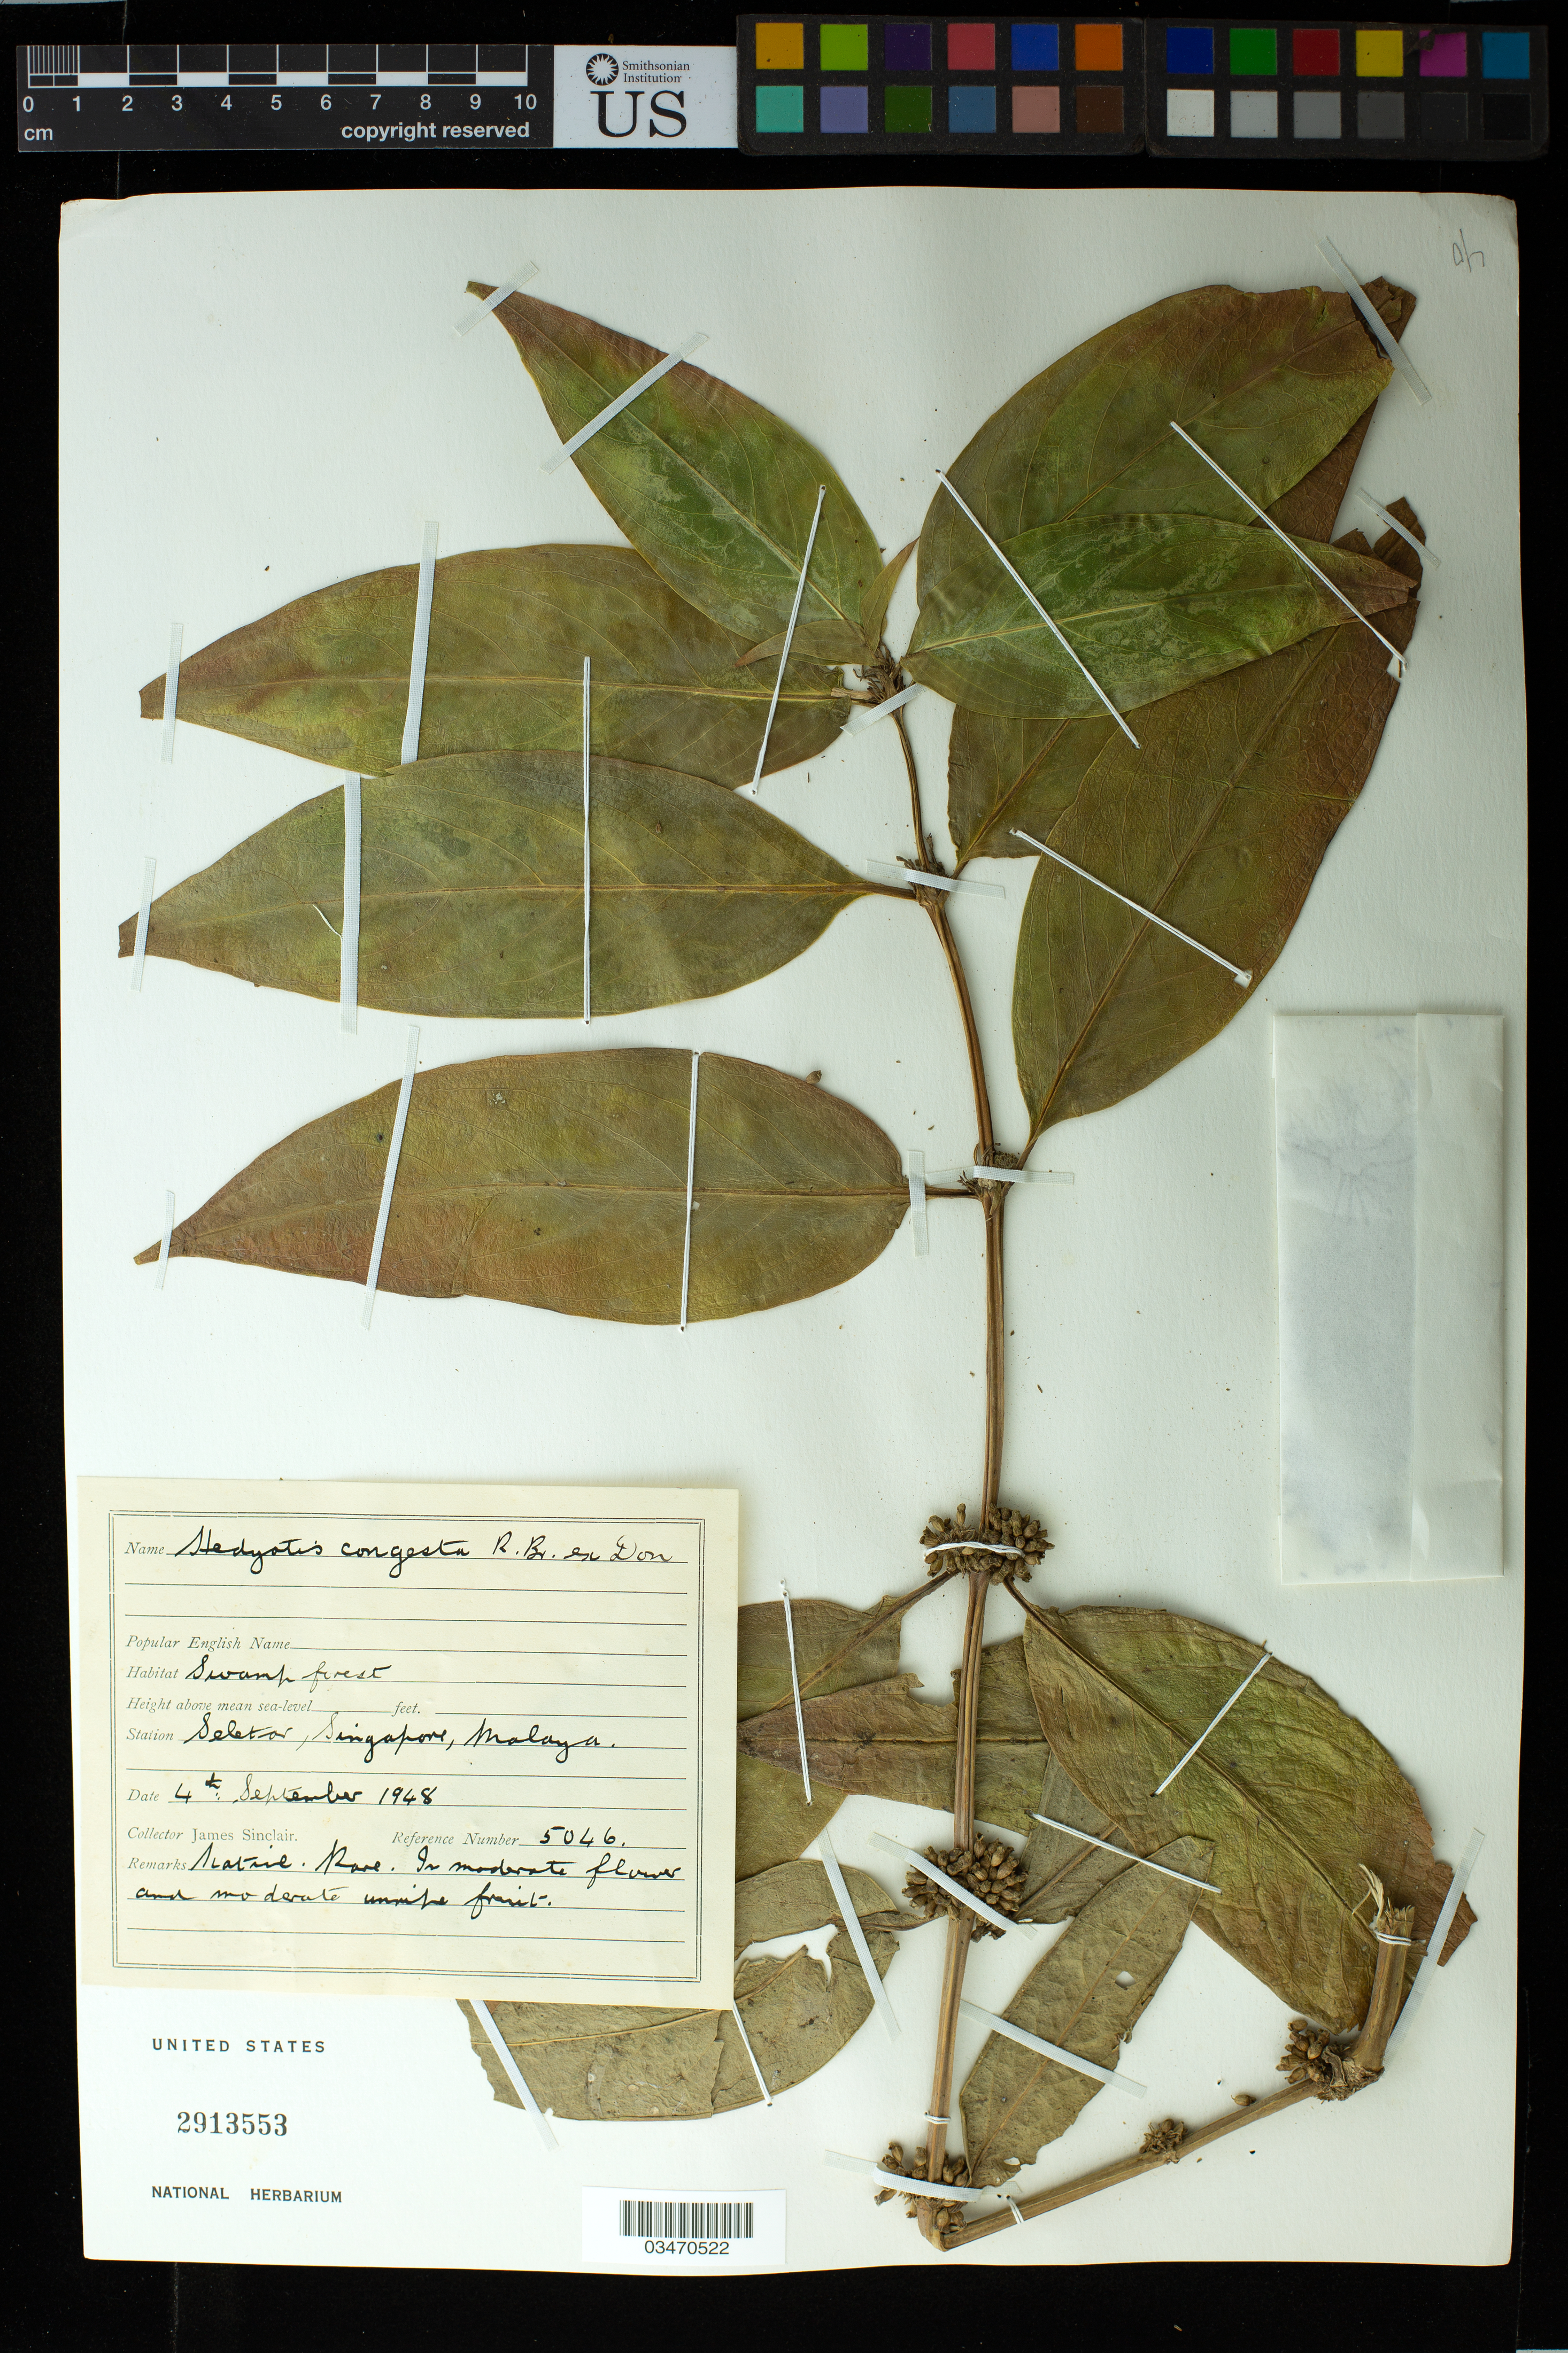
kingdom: Plantae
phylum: Tracheophyta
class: Magnoliopsida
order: Gentianales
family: Rubiaceae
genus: Hedyotis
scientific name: Hedyotis congesta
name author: R. Br.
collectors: J. Sinclair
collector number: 5046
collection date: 1948-09-04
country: Singapore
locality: Station Seletar Forest, Malaya.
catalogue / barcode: US 2913553